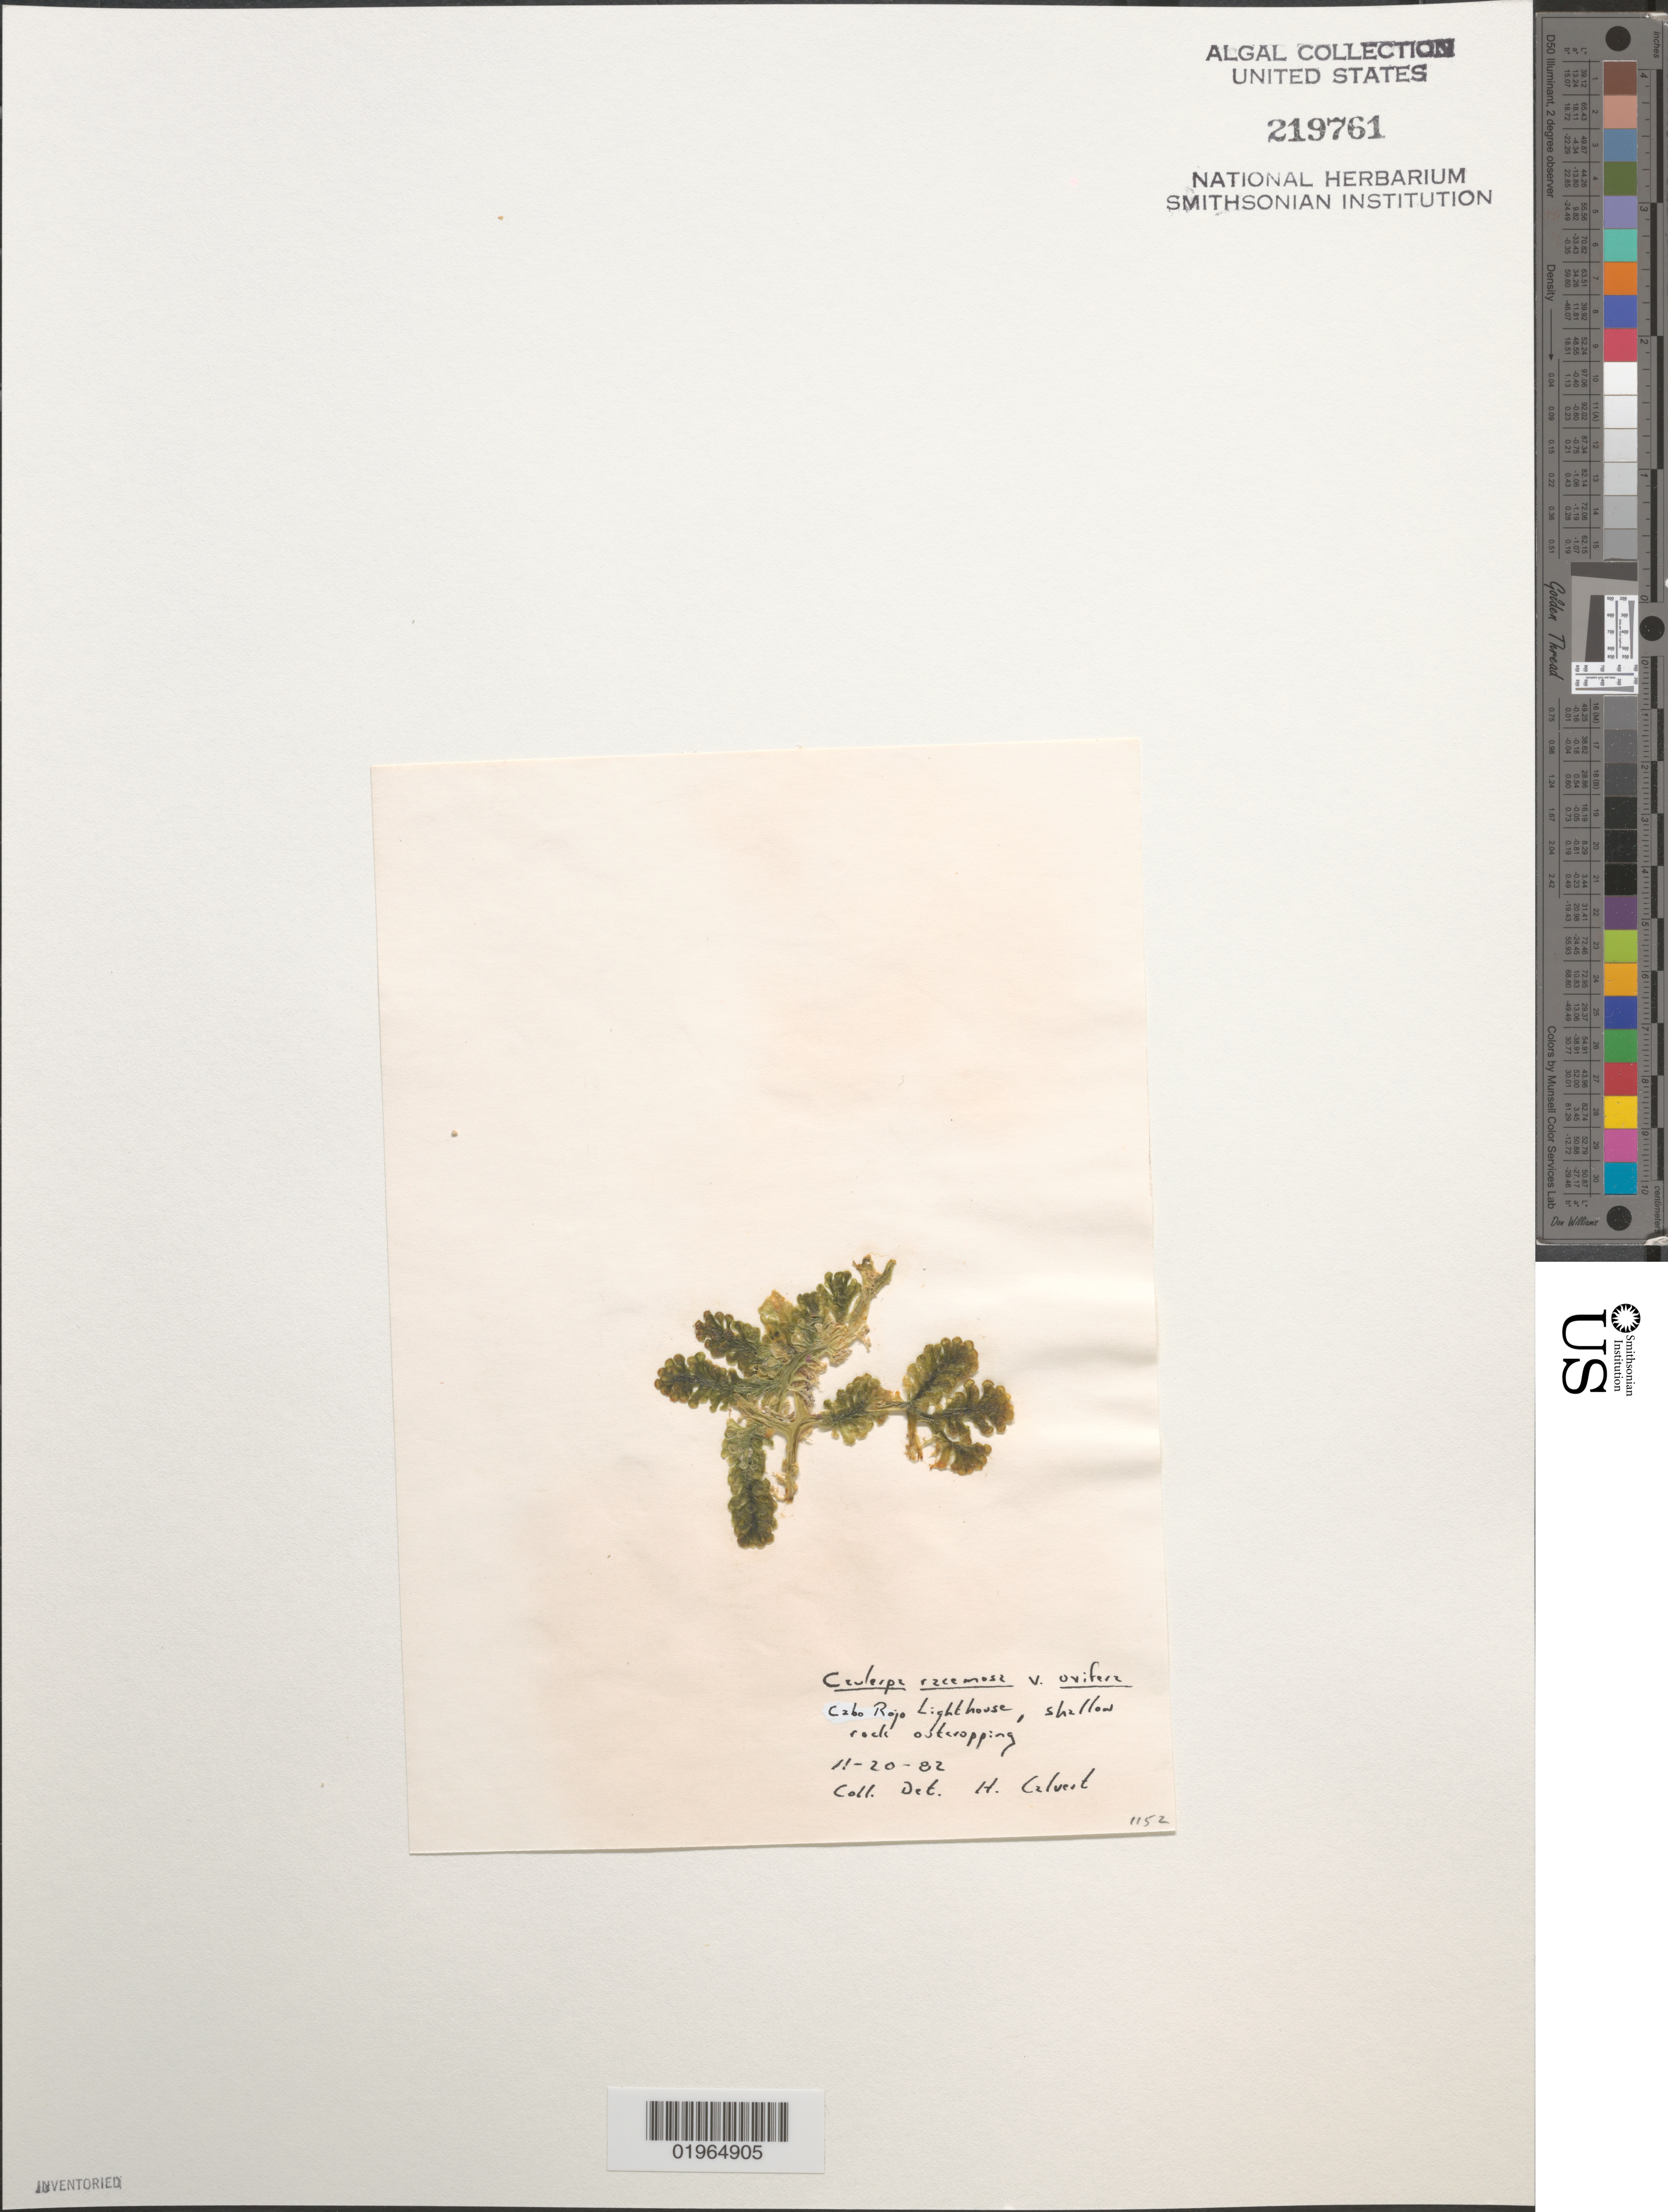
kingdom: Plantae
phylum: Chlorophyta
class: Ulvophyceae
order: Bryopsidales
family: Caulerpaceae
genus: Caulerpa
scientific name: Caulerpa racemosa var. uvifera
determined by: Ballantine, D. L.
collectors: H. Calvert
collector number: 1152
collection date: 1982-11-20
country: Puerto Rico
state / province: Cabo Rojo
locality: Cabo Rojo Lighthouse, shallow rock outcropping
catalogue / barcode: US 219761